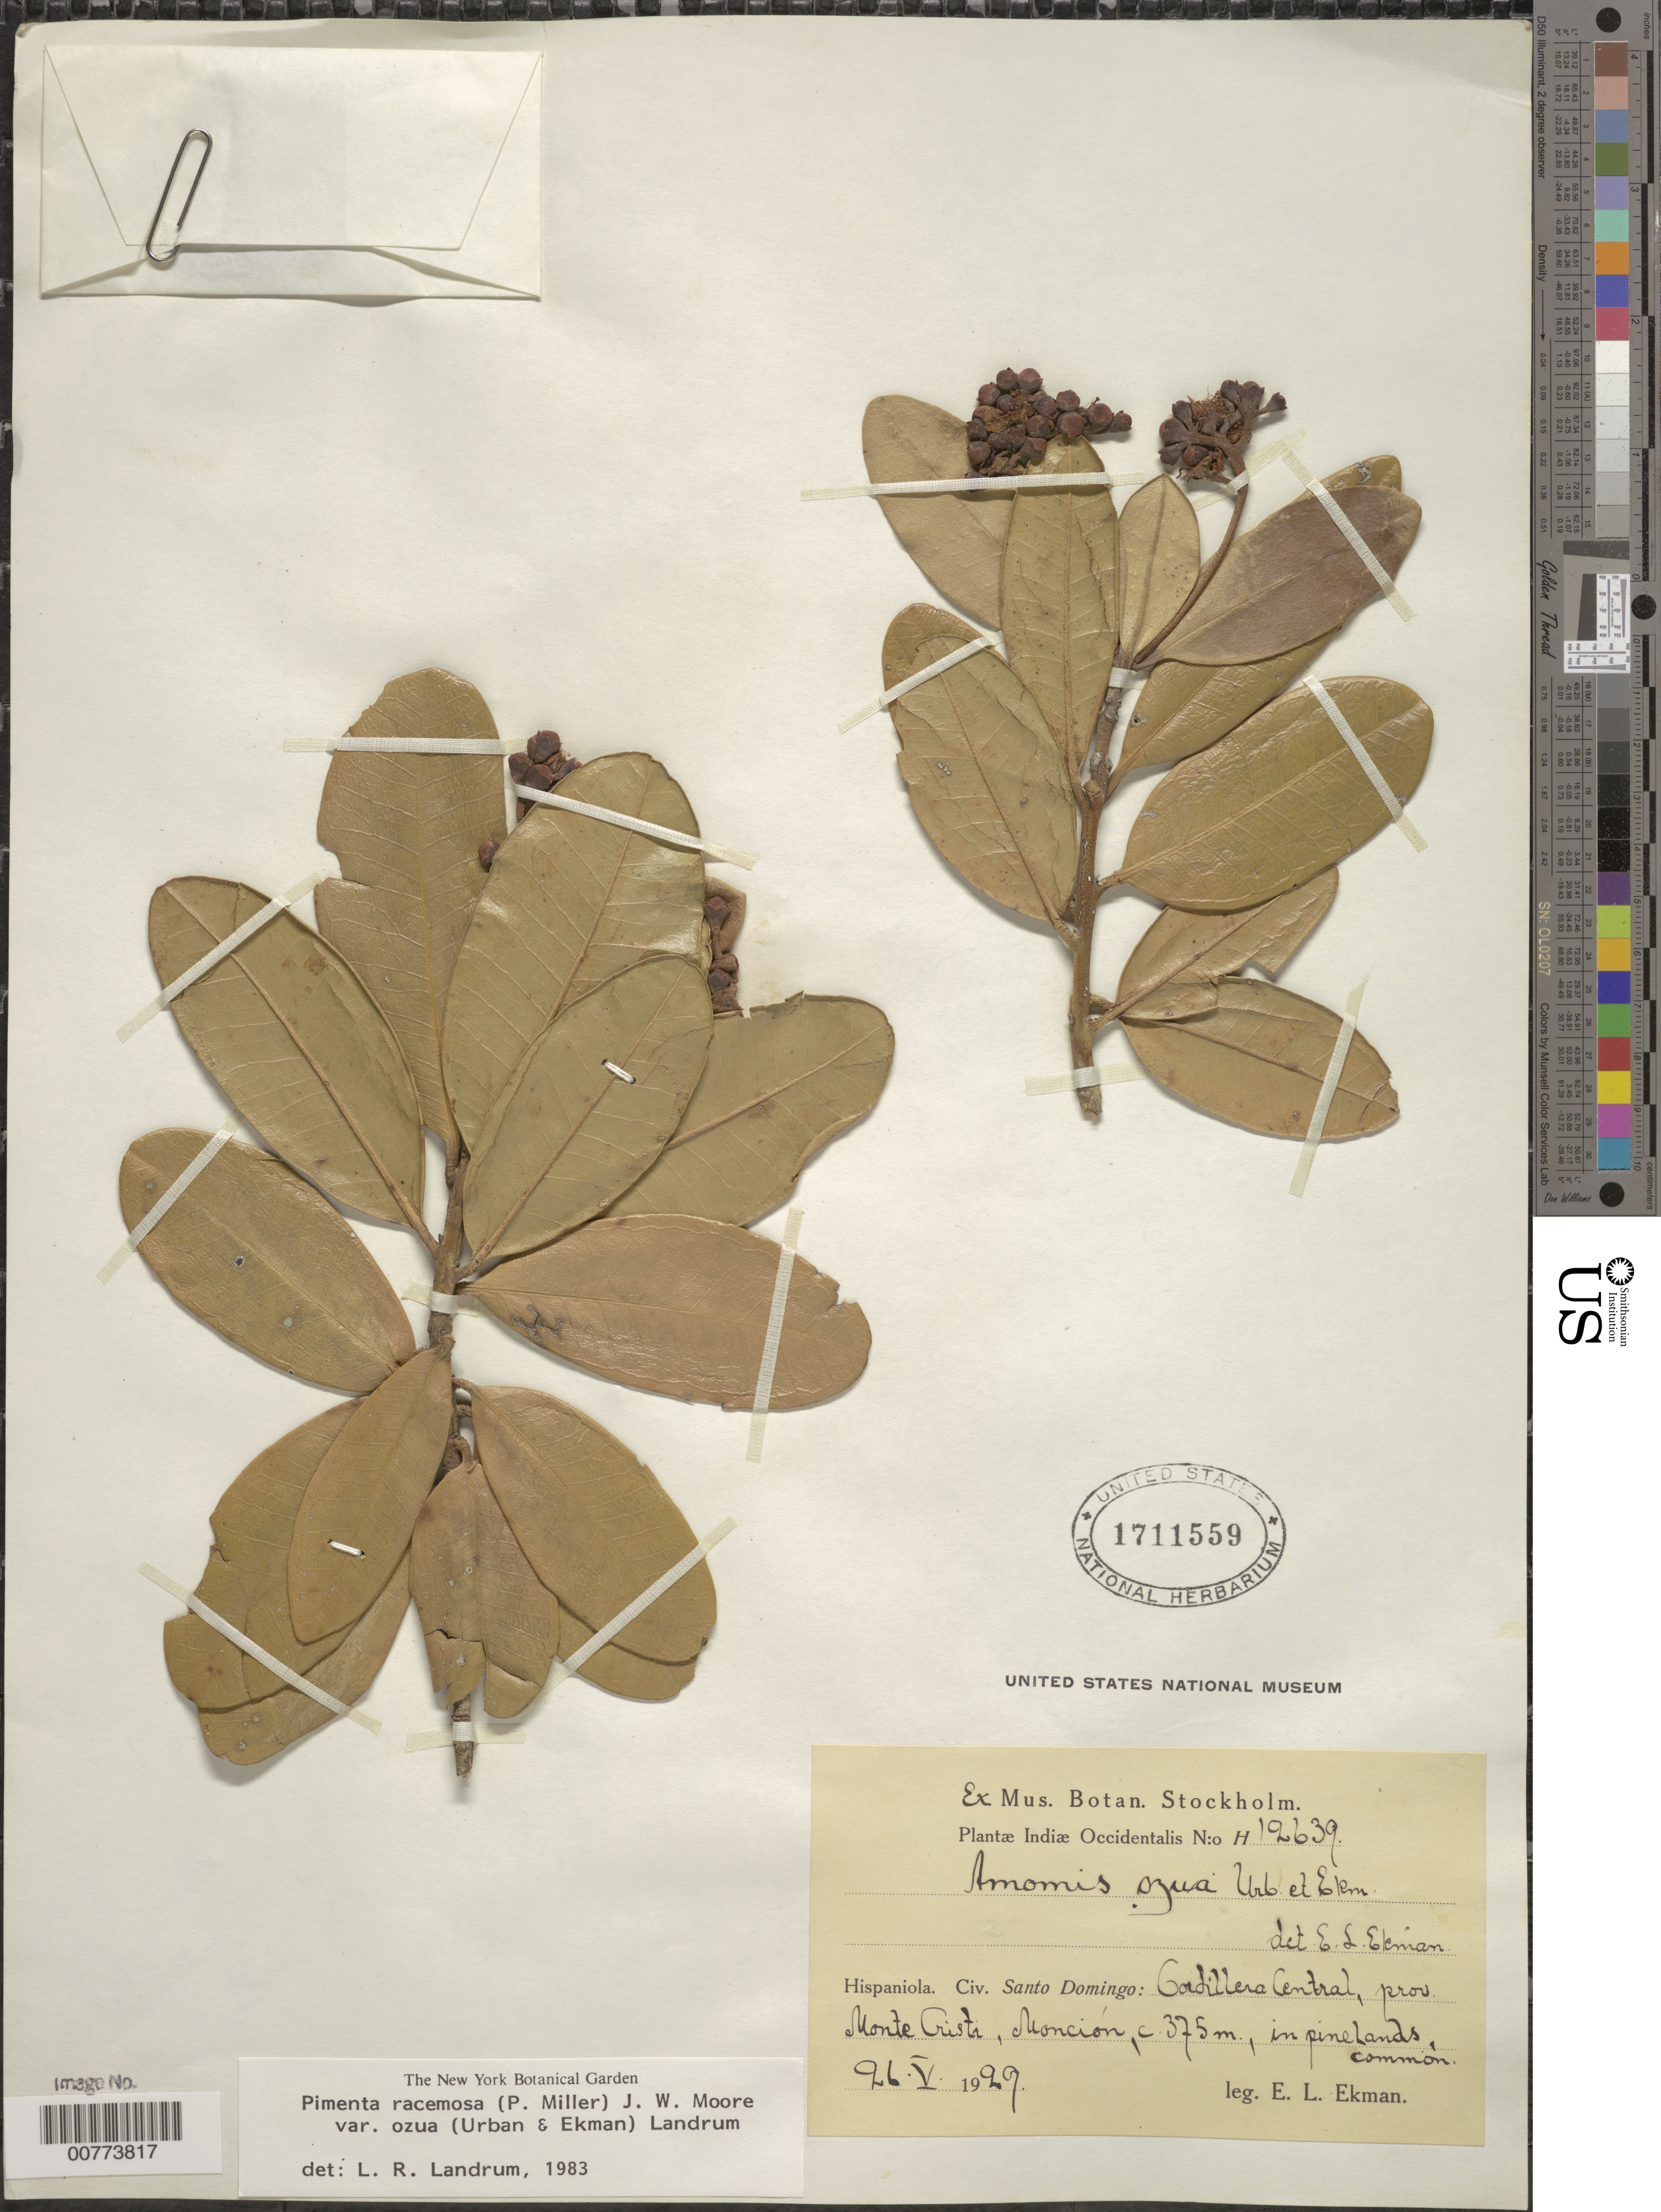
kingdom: Plantae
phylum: Tracheophyta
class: Magnoliopsida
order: Myrtales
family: Myrtaceae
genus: Pimenta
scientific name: Pimenta racemosa var. ozua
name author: (Urb. & Ekman) Landrum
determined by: Landrum, L. R.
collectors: E. L. Ekman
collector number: H 12639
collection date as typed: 26 May 1929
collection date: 1929-05-26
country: Dominican Republic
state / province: Monte Cristi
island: Hispaniola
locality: Cordillera Central, Monción.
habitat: Pinelands.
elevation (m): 375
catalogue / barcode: US 1711559